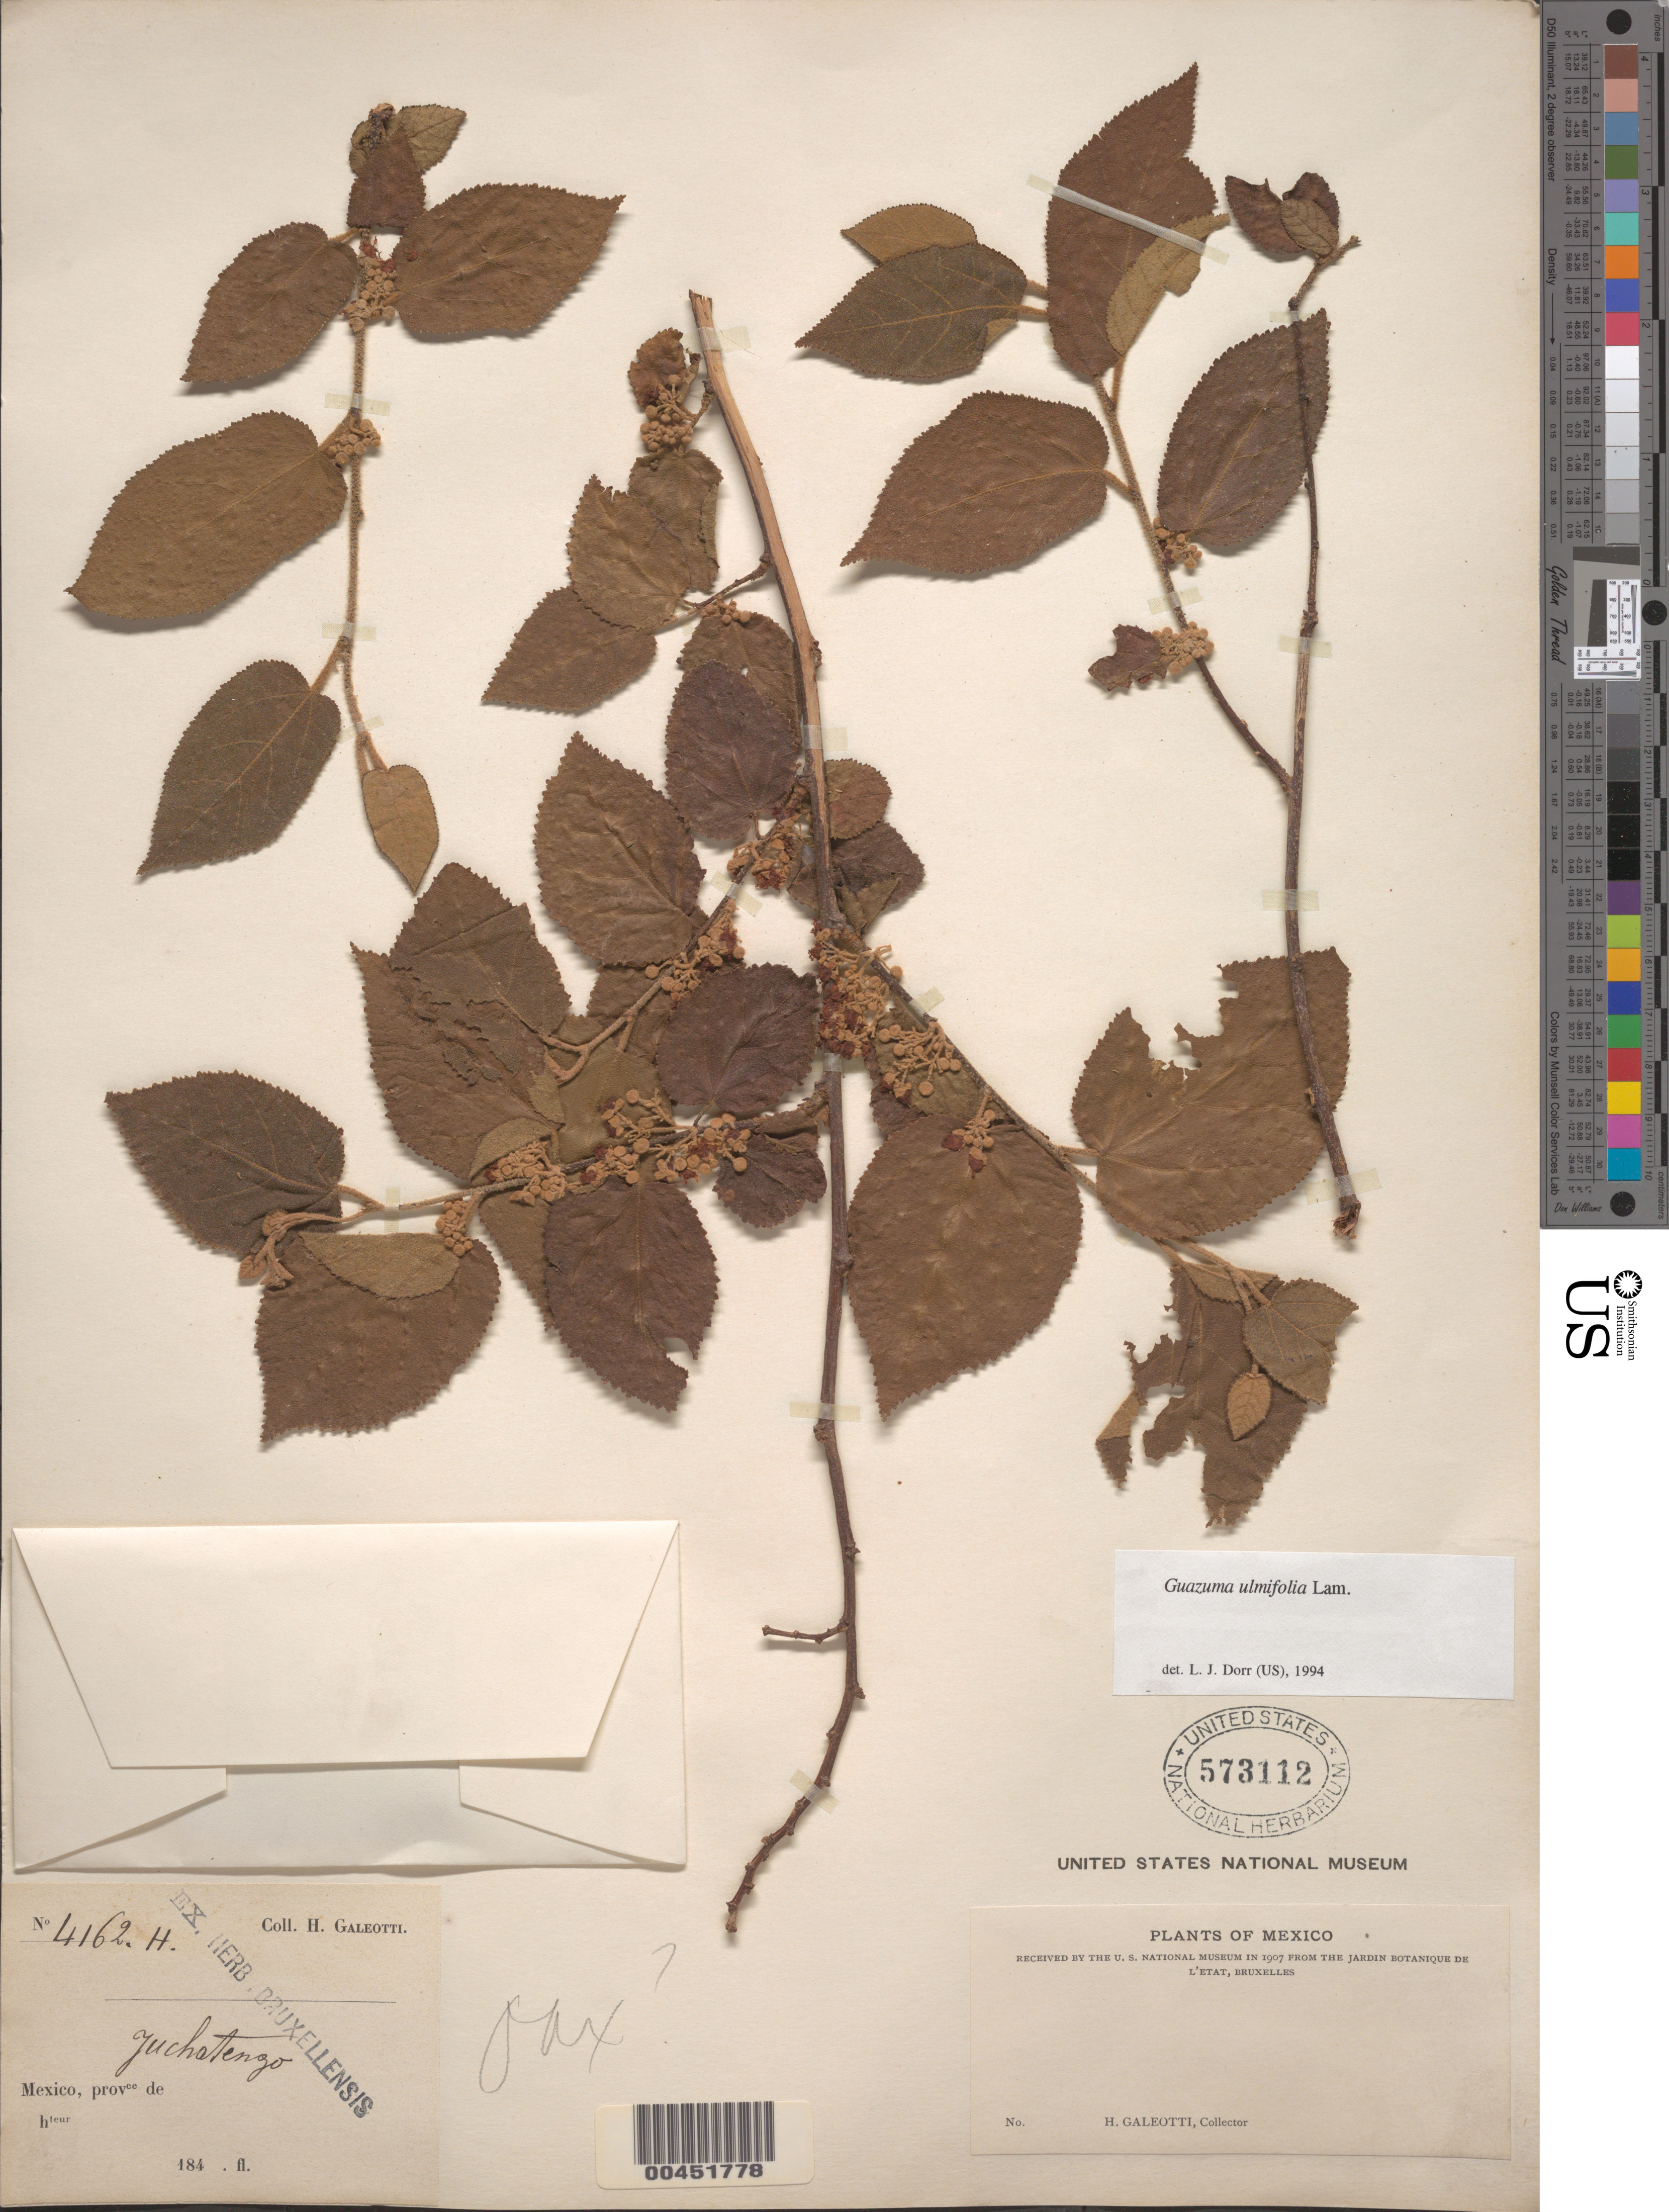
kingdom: Plantae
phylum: Tracheophyta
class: Magnoliopsida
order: Malvales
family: Malvaceae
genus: Guazuma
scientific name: Guazuma ulmifolia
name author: Lam.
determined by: Dorr, L. J., (BOT), Smithsonian Institution - National Museum of Natural History (UNITED STATES)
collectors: H. G. Galeotti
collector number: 4162 H.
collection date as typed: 184-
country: Mexico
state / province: Oaxaca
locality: Zuchatenago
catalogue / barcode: US 573112